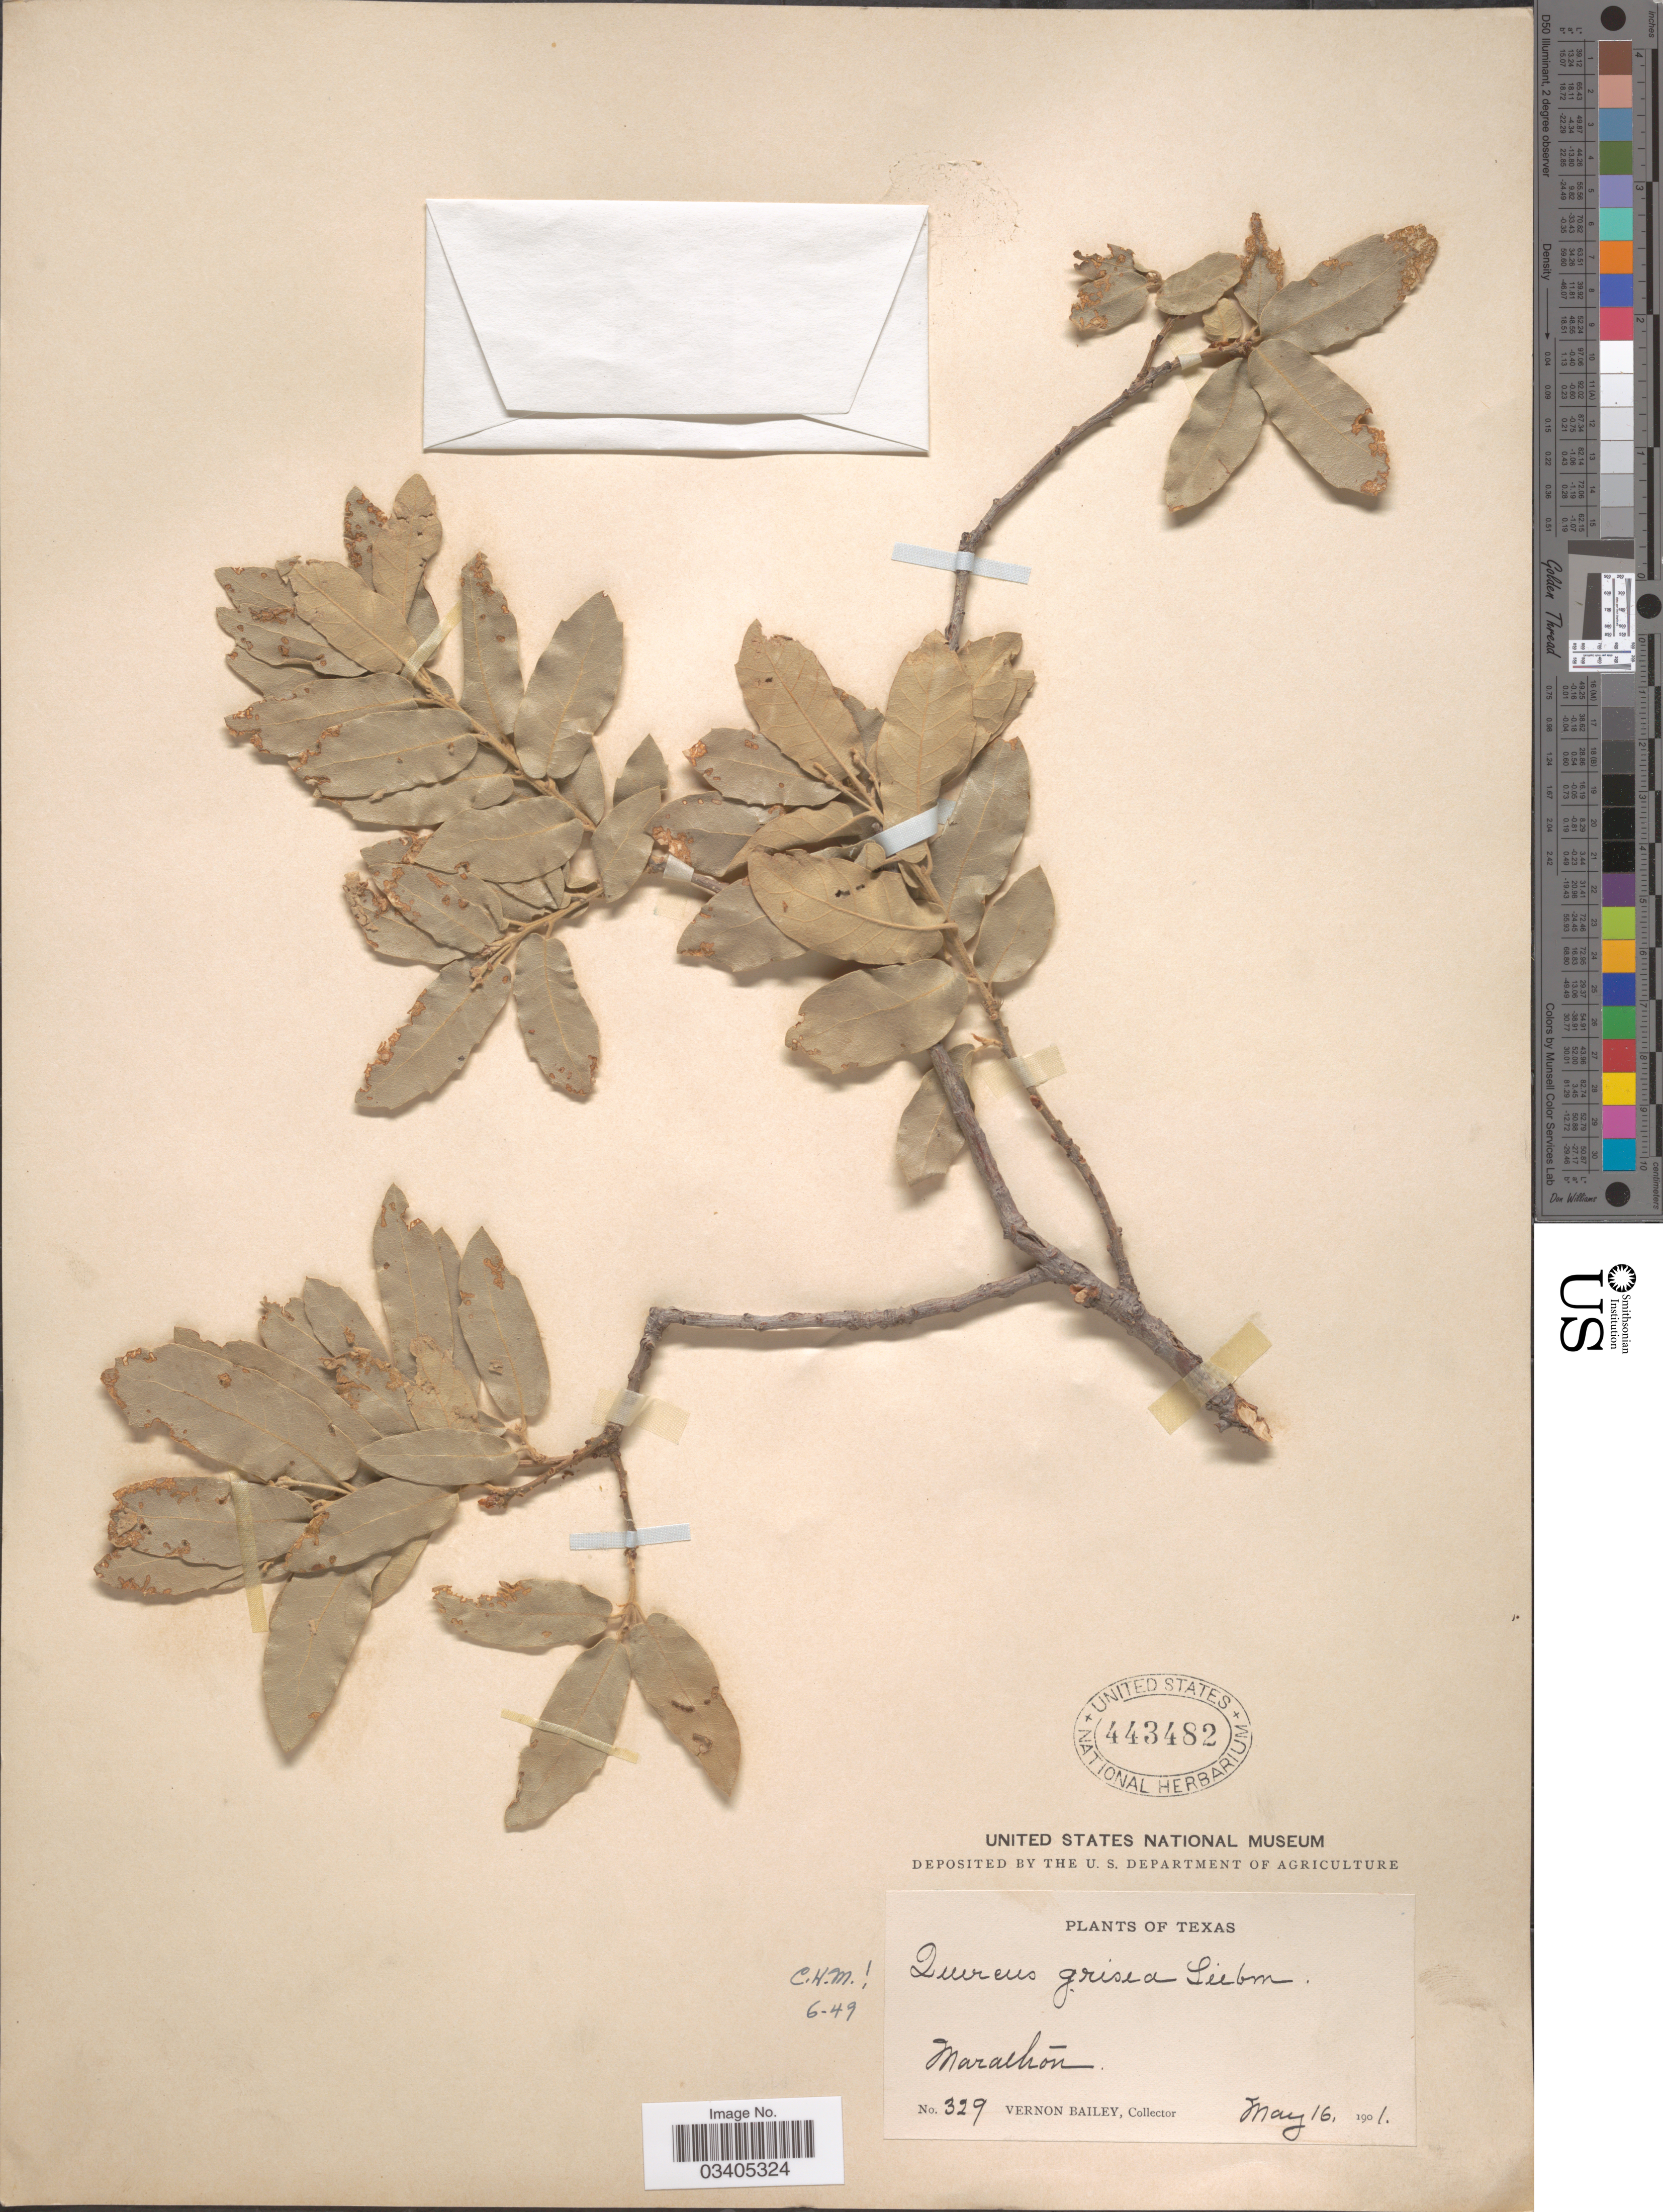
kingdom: Plantae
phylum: Tracheophyta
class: Magnoliopsida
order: Fagales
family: Fagaceae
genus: Quercus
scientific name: Quercus grisea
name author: Liebm.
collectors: V. O. Bailey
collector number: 329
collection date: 1901-05-16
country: United States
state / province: Texas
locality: Marathon.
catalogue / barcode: US 443482